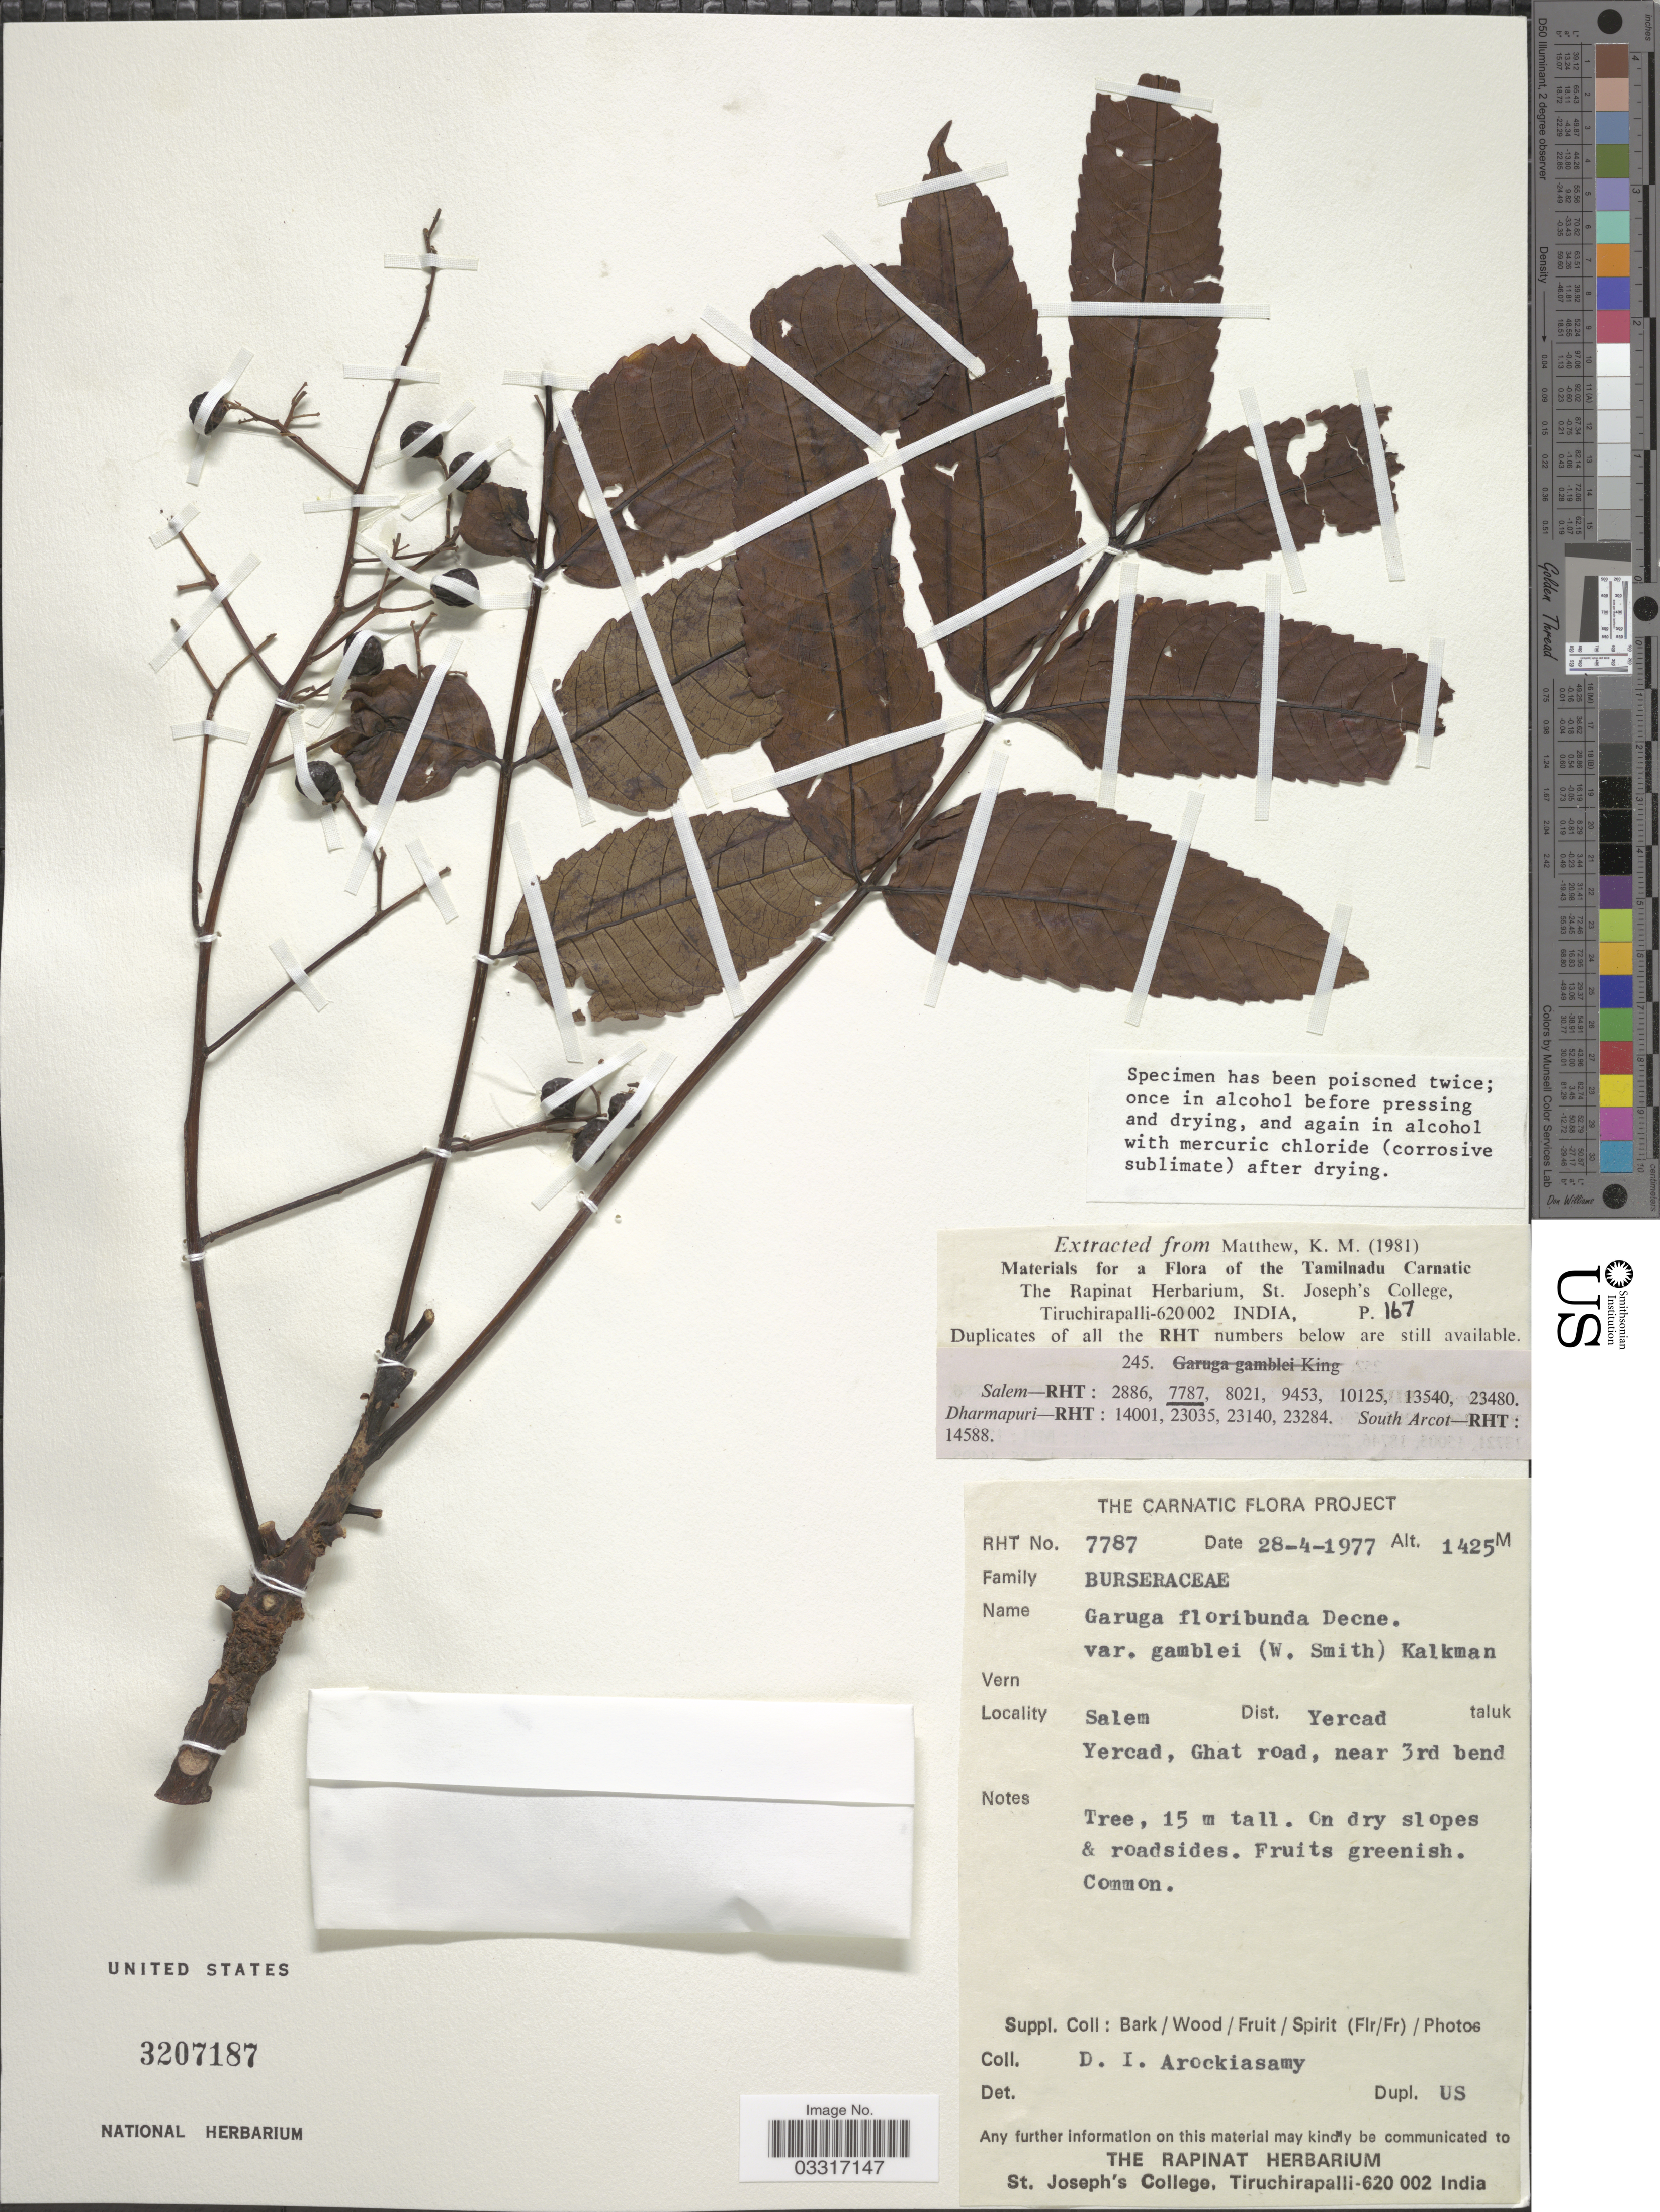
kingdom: Plantae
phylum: Tracheophyta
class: Magnoliopsida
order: Sapindales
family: Burseraceae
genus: Garuga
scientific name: Garuga floribunda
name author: Decne.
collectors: D. Arockiasamy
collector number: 7787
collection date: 1977-04-28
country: India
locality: Salem. Dist. Yercad taluk. Yercad, Ghat road, near 3rd bend.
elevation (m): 1425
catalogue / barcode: US 3207187